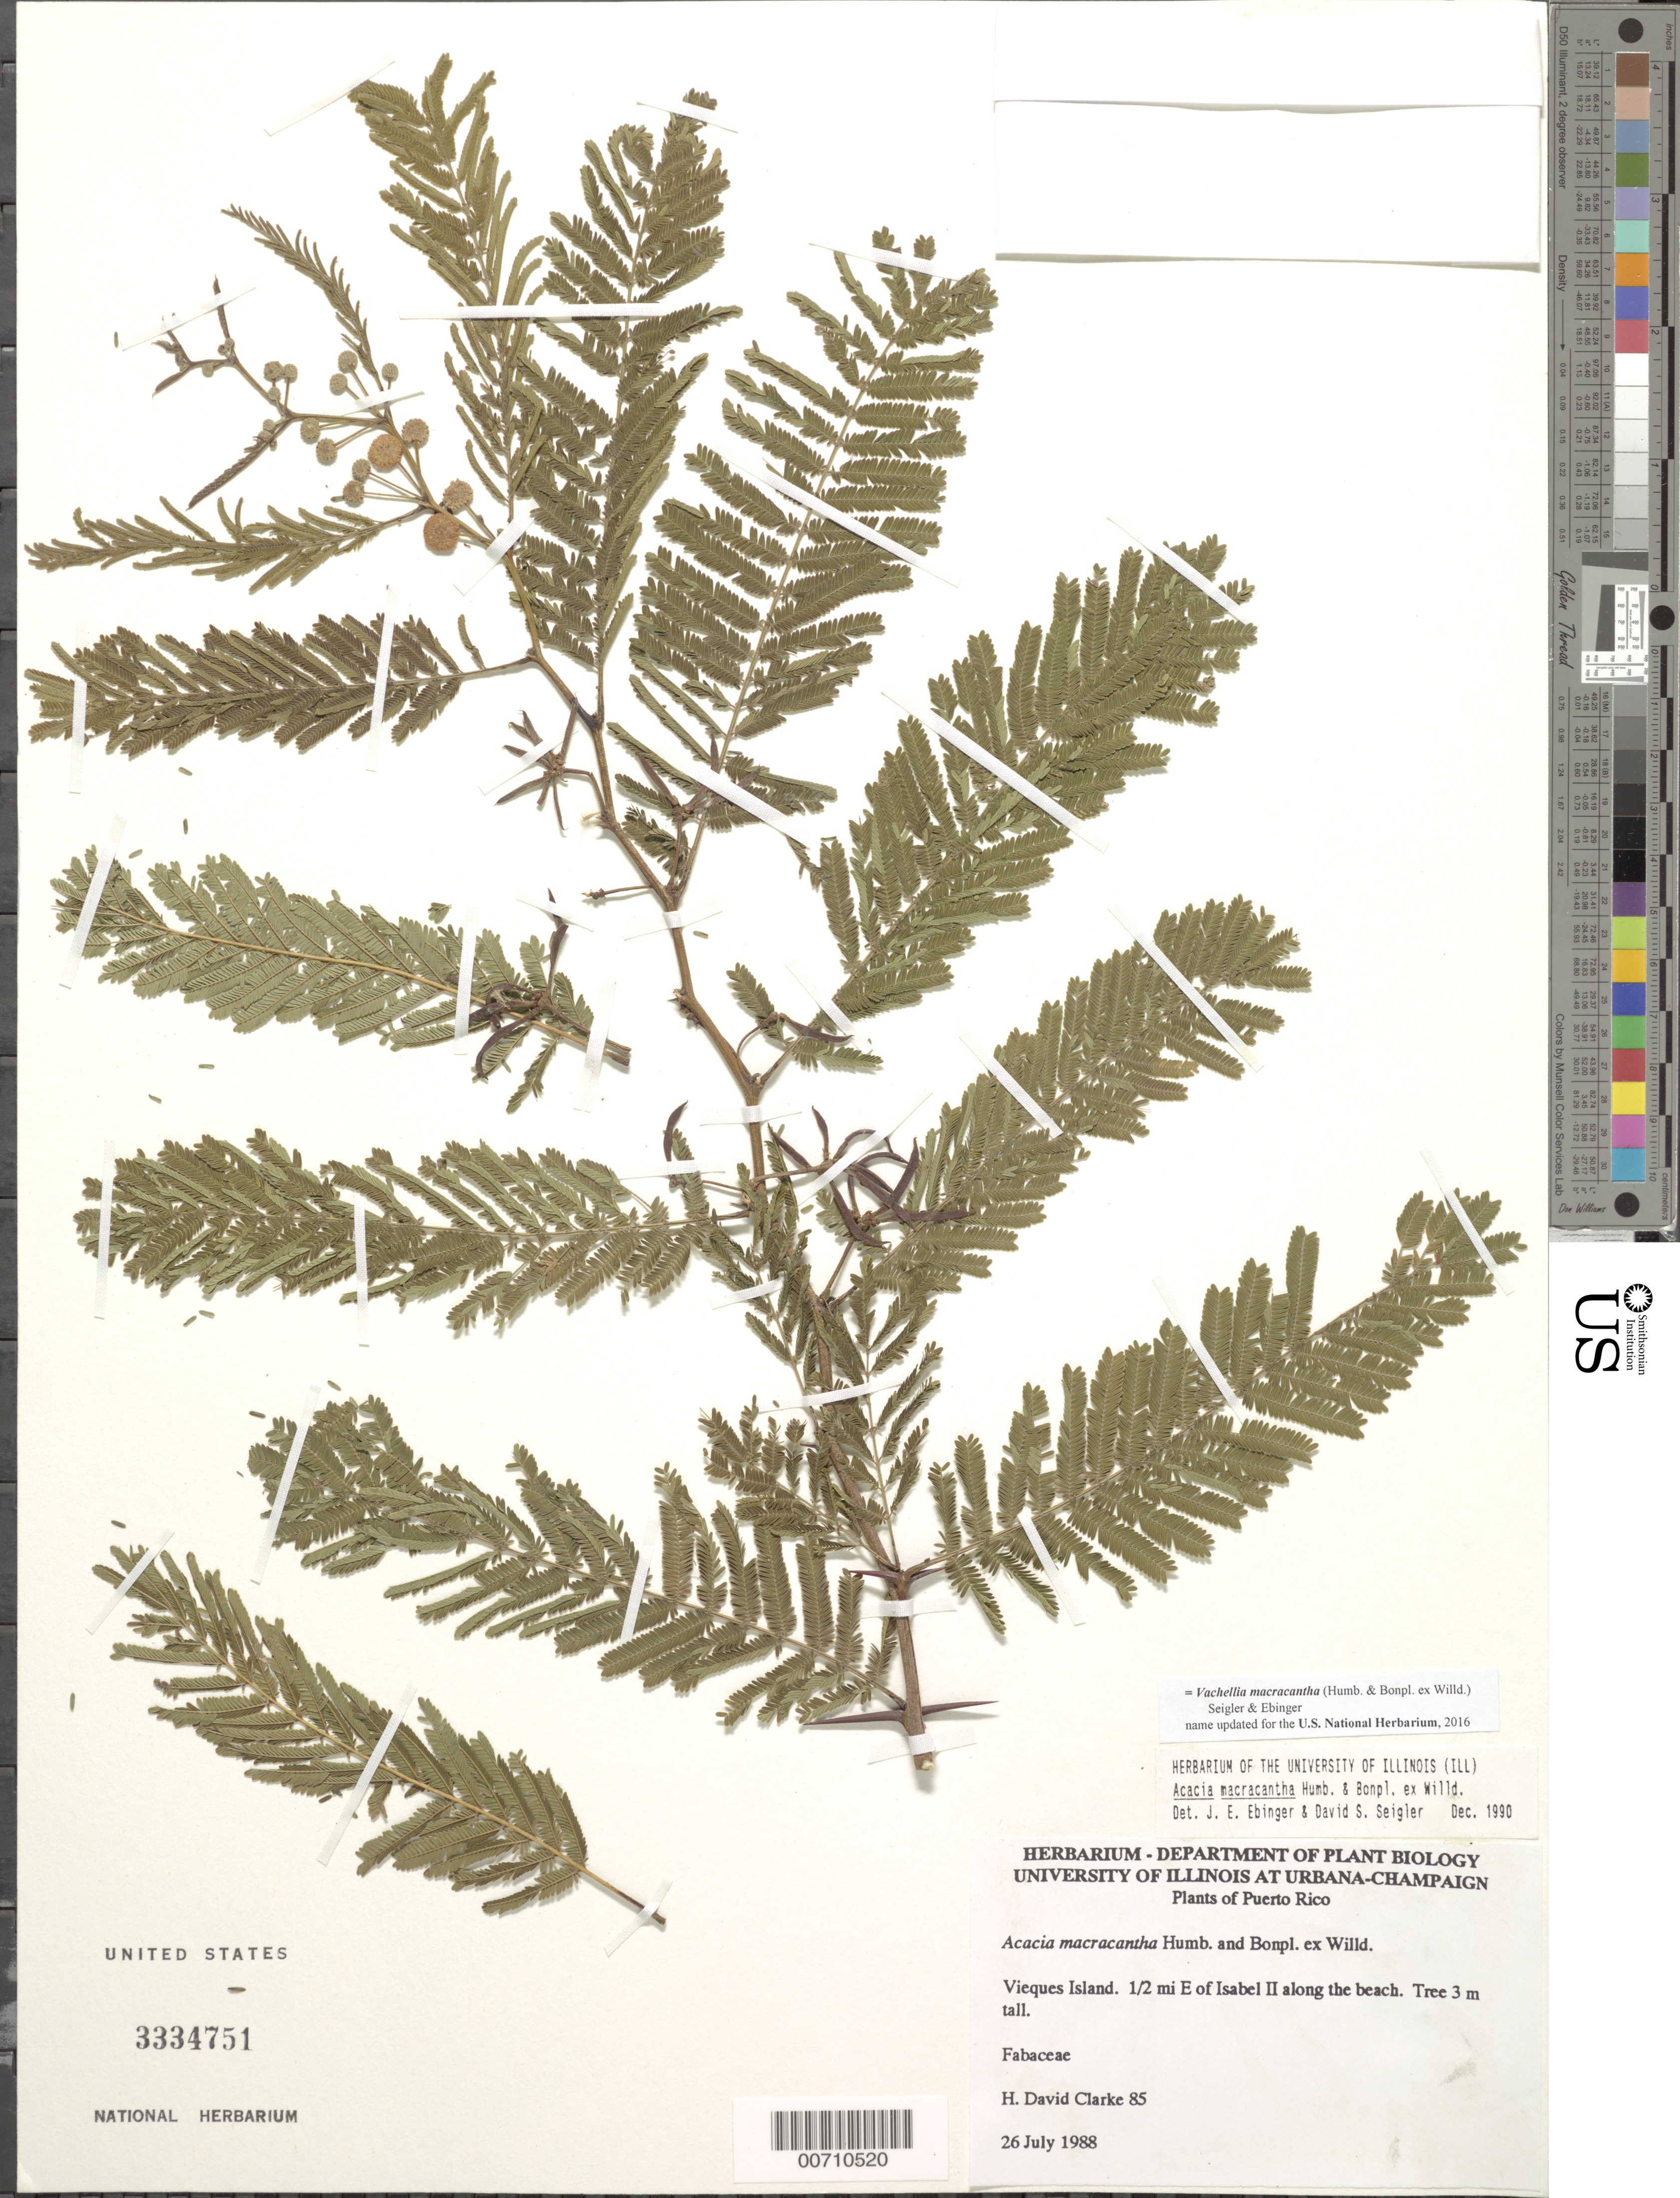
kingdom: Plantae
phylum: Tracheophyta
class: Magnoliopsida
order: Fabales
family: Fabaceae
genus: Vachellia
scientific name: Vachellia macracantha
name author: (Humb. & Bonpl. ex Willd.) Seigler & Ebinger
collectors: H. D. Clarke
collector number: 85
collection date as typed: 26 Jul 1988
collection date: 1988-07-26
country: Puerto Rico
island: Vieques Island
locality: Isabel II, 1/2 mi E of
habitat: Along the beach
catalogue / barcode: US 3334751